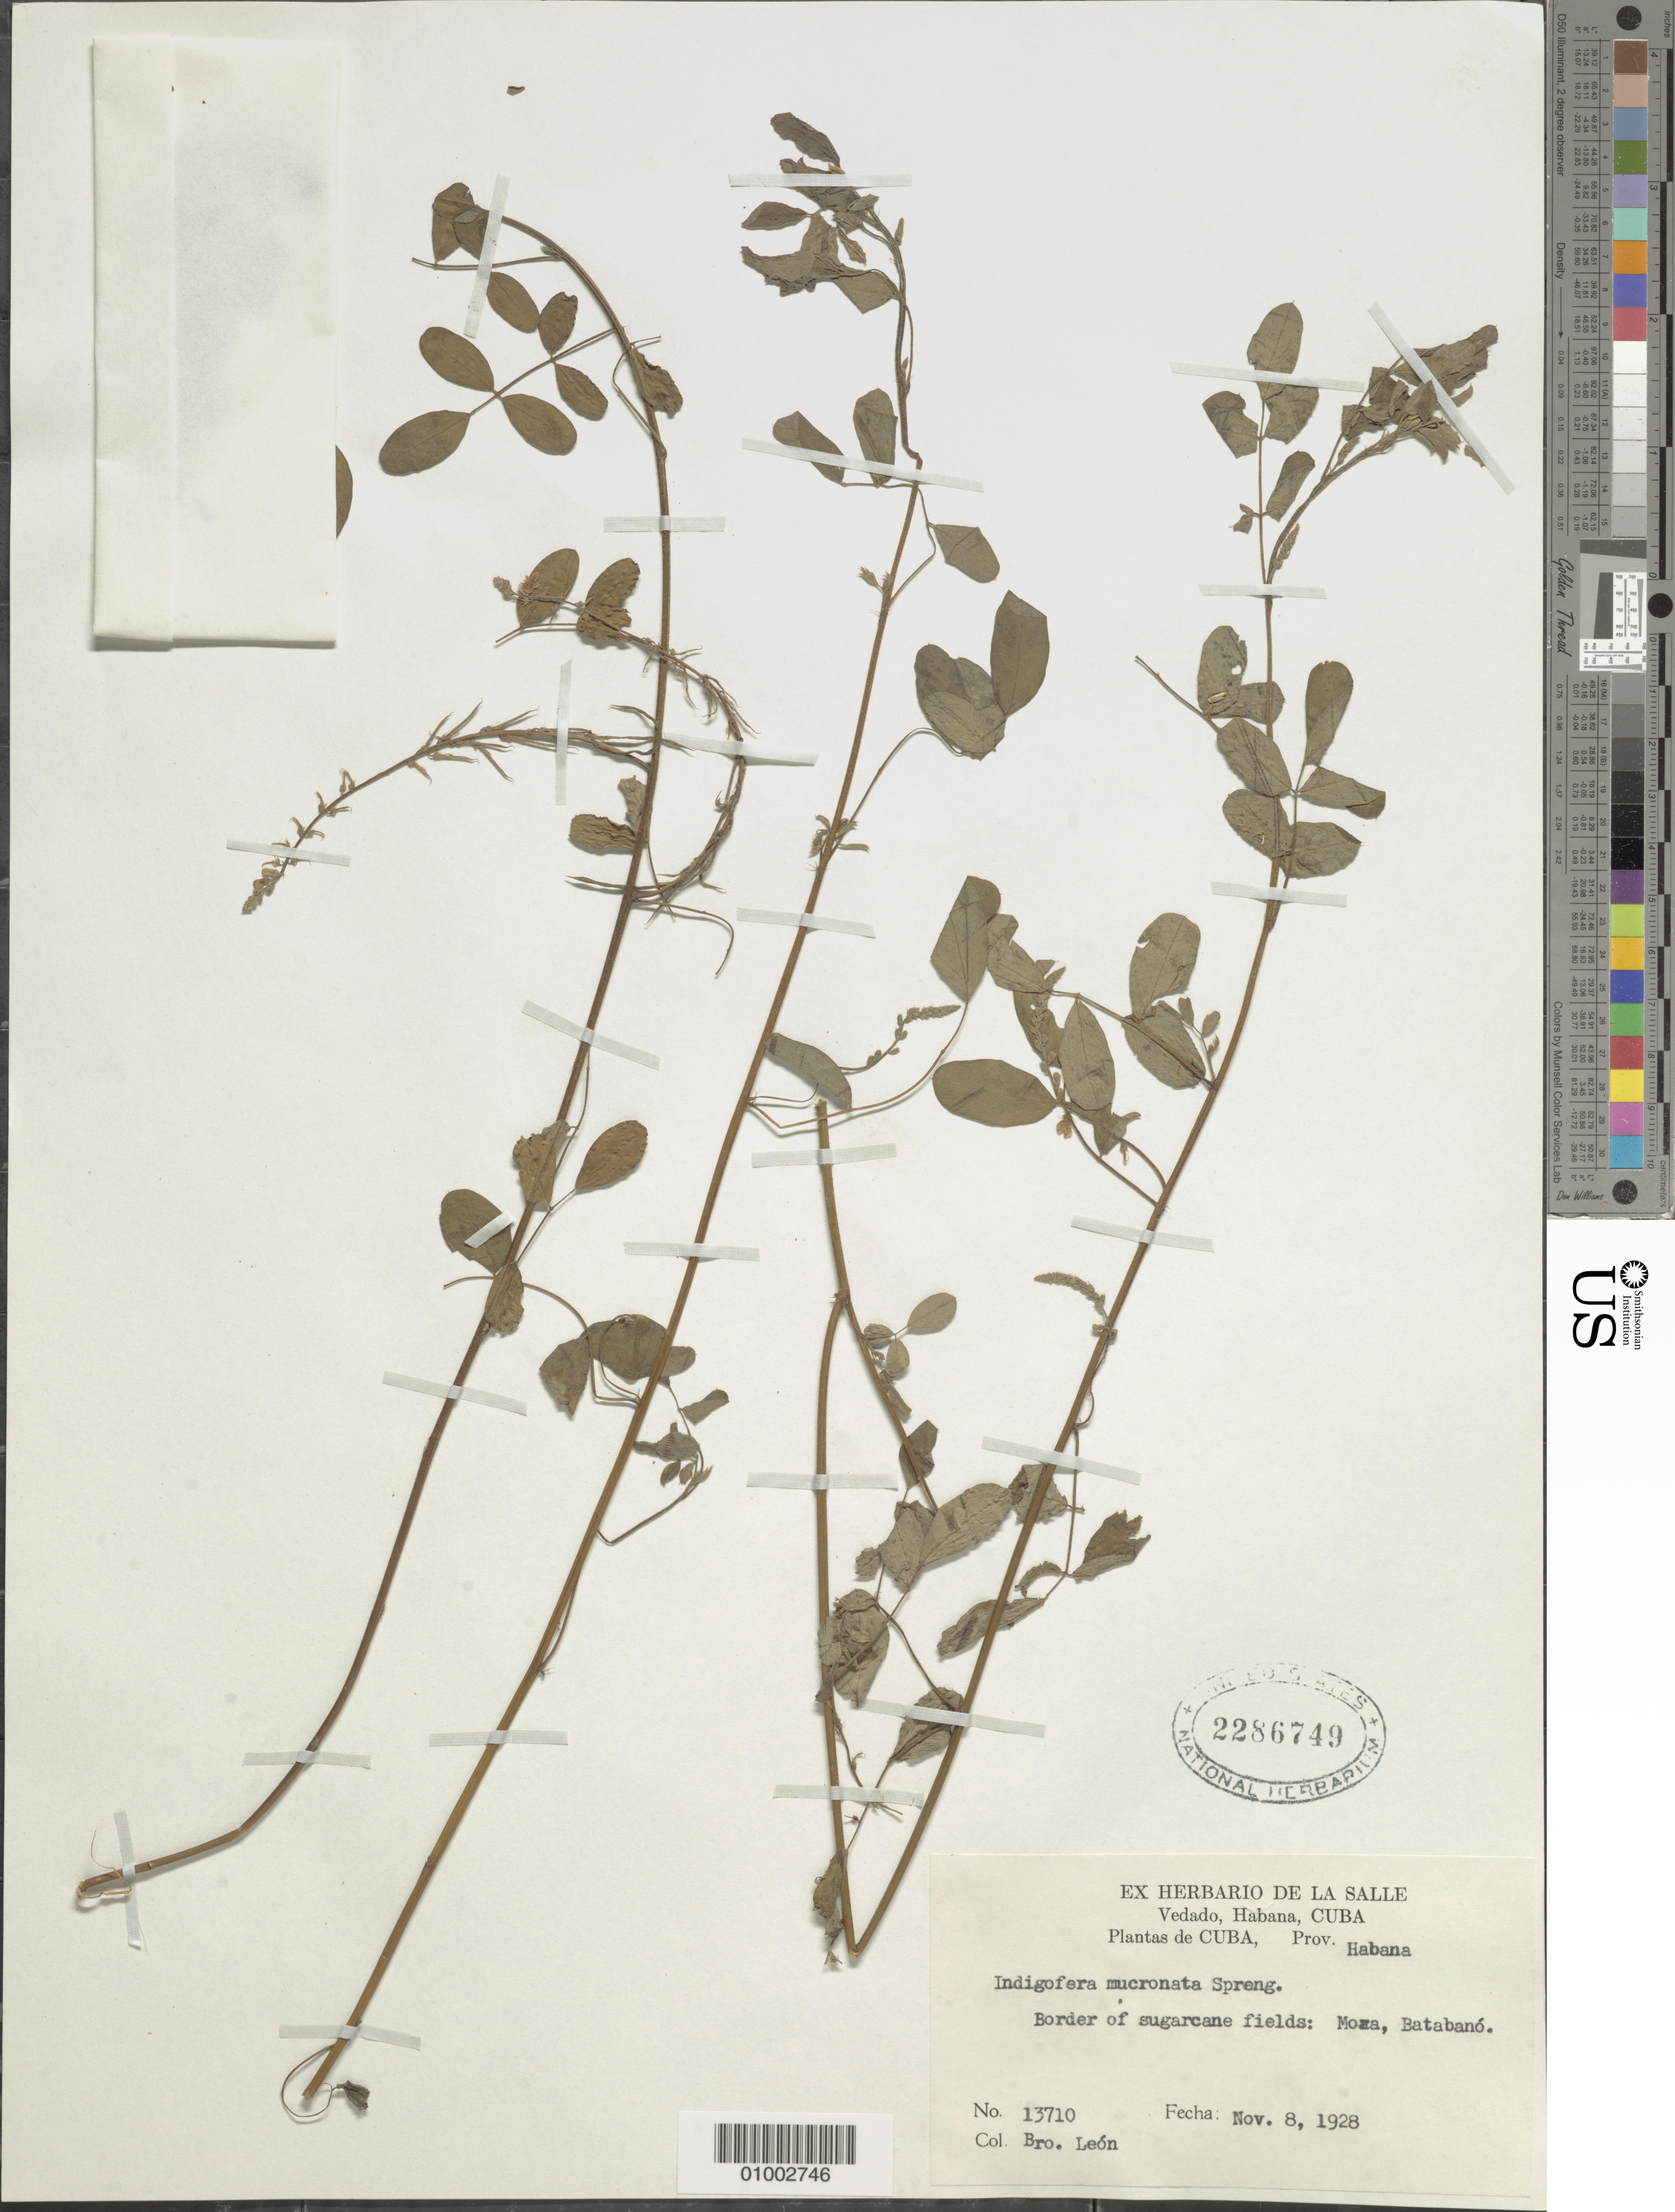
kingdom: Plantae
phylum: Tracheophyta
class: Magnoliopsida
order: Fabales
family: Fabaceae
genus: Indigofera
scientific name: Indigofera mucronata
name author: Lam.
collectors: Bro. León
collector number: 13710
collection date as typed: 08 Nov 1928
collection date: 1928-11-08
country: Cuba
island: Cuba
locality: Border of sugarcane fields: Moza, Batabano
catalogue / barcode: US 2286749